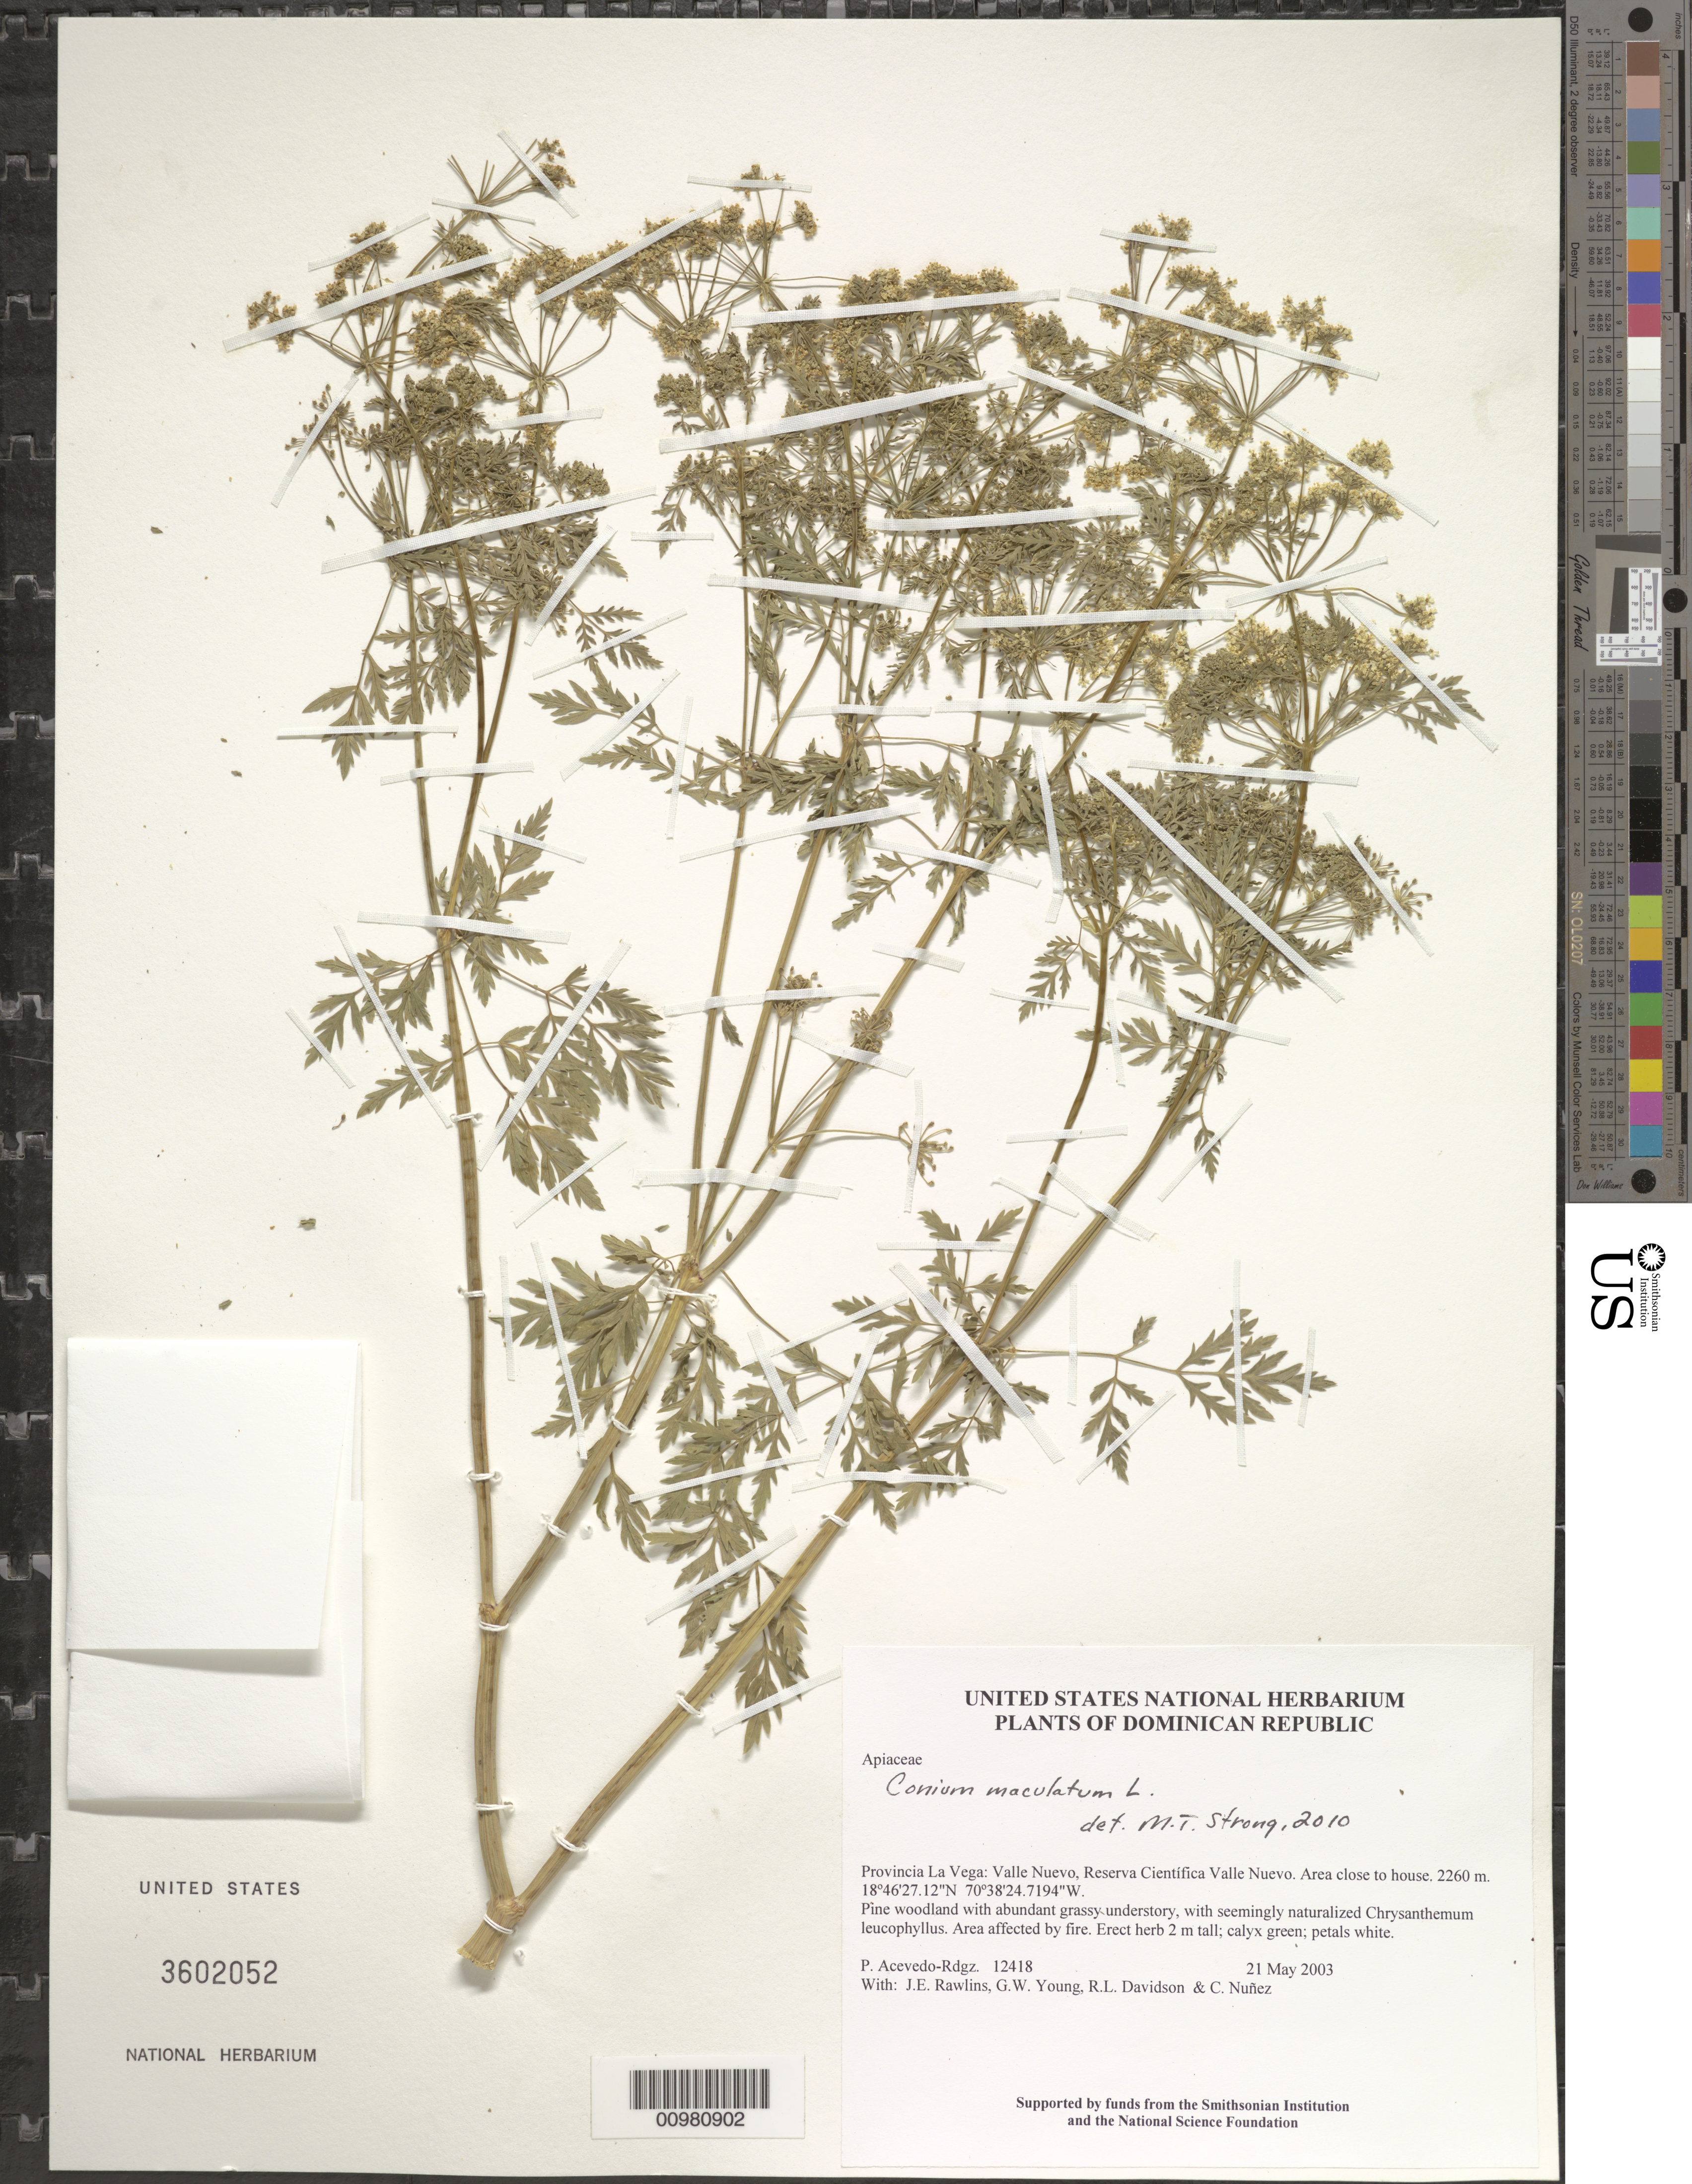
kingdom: Plantae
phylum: Tracheophyta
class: Magnoliopsida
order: Apiales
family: Apiaceae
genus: Conium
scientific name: Conium maculatum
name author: L.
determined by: Strong, M. T., (US), Smithsonian Institution - National Museum of Natural History (UNITED STATES)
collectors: P. Acevedo-Rodr., J. Rawlins, G. Young, R. Davidson & C. Nunez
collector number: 12418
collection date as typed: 21 May 2003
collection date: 2003-05-21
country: Dominican Republic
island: Hispaniola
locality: Provincia La Vega: Valle Nuevo, Reserva Científica Valle Nuevo. Area close to house.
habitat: Pine woodland with abundant grassy understory, with seemingly naturalized Chrysanthemum leucophyllus. Area affected by fire.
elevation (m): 2260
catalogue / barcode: US 3602052